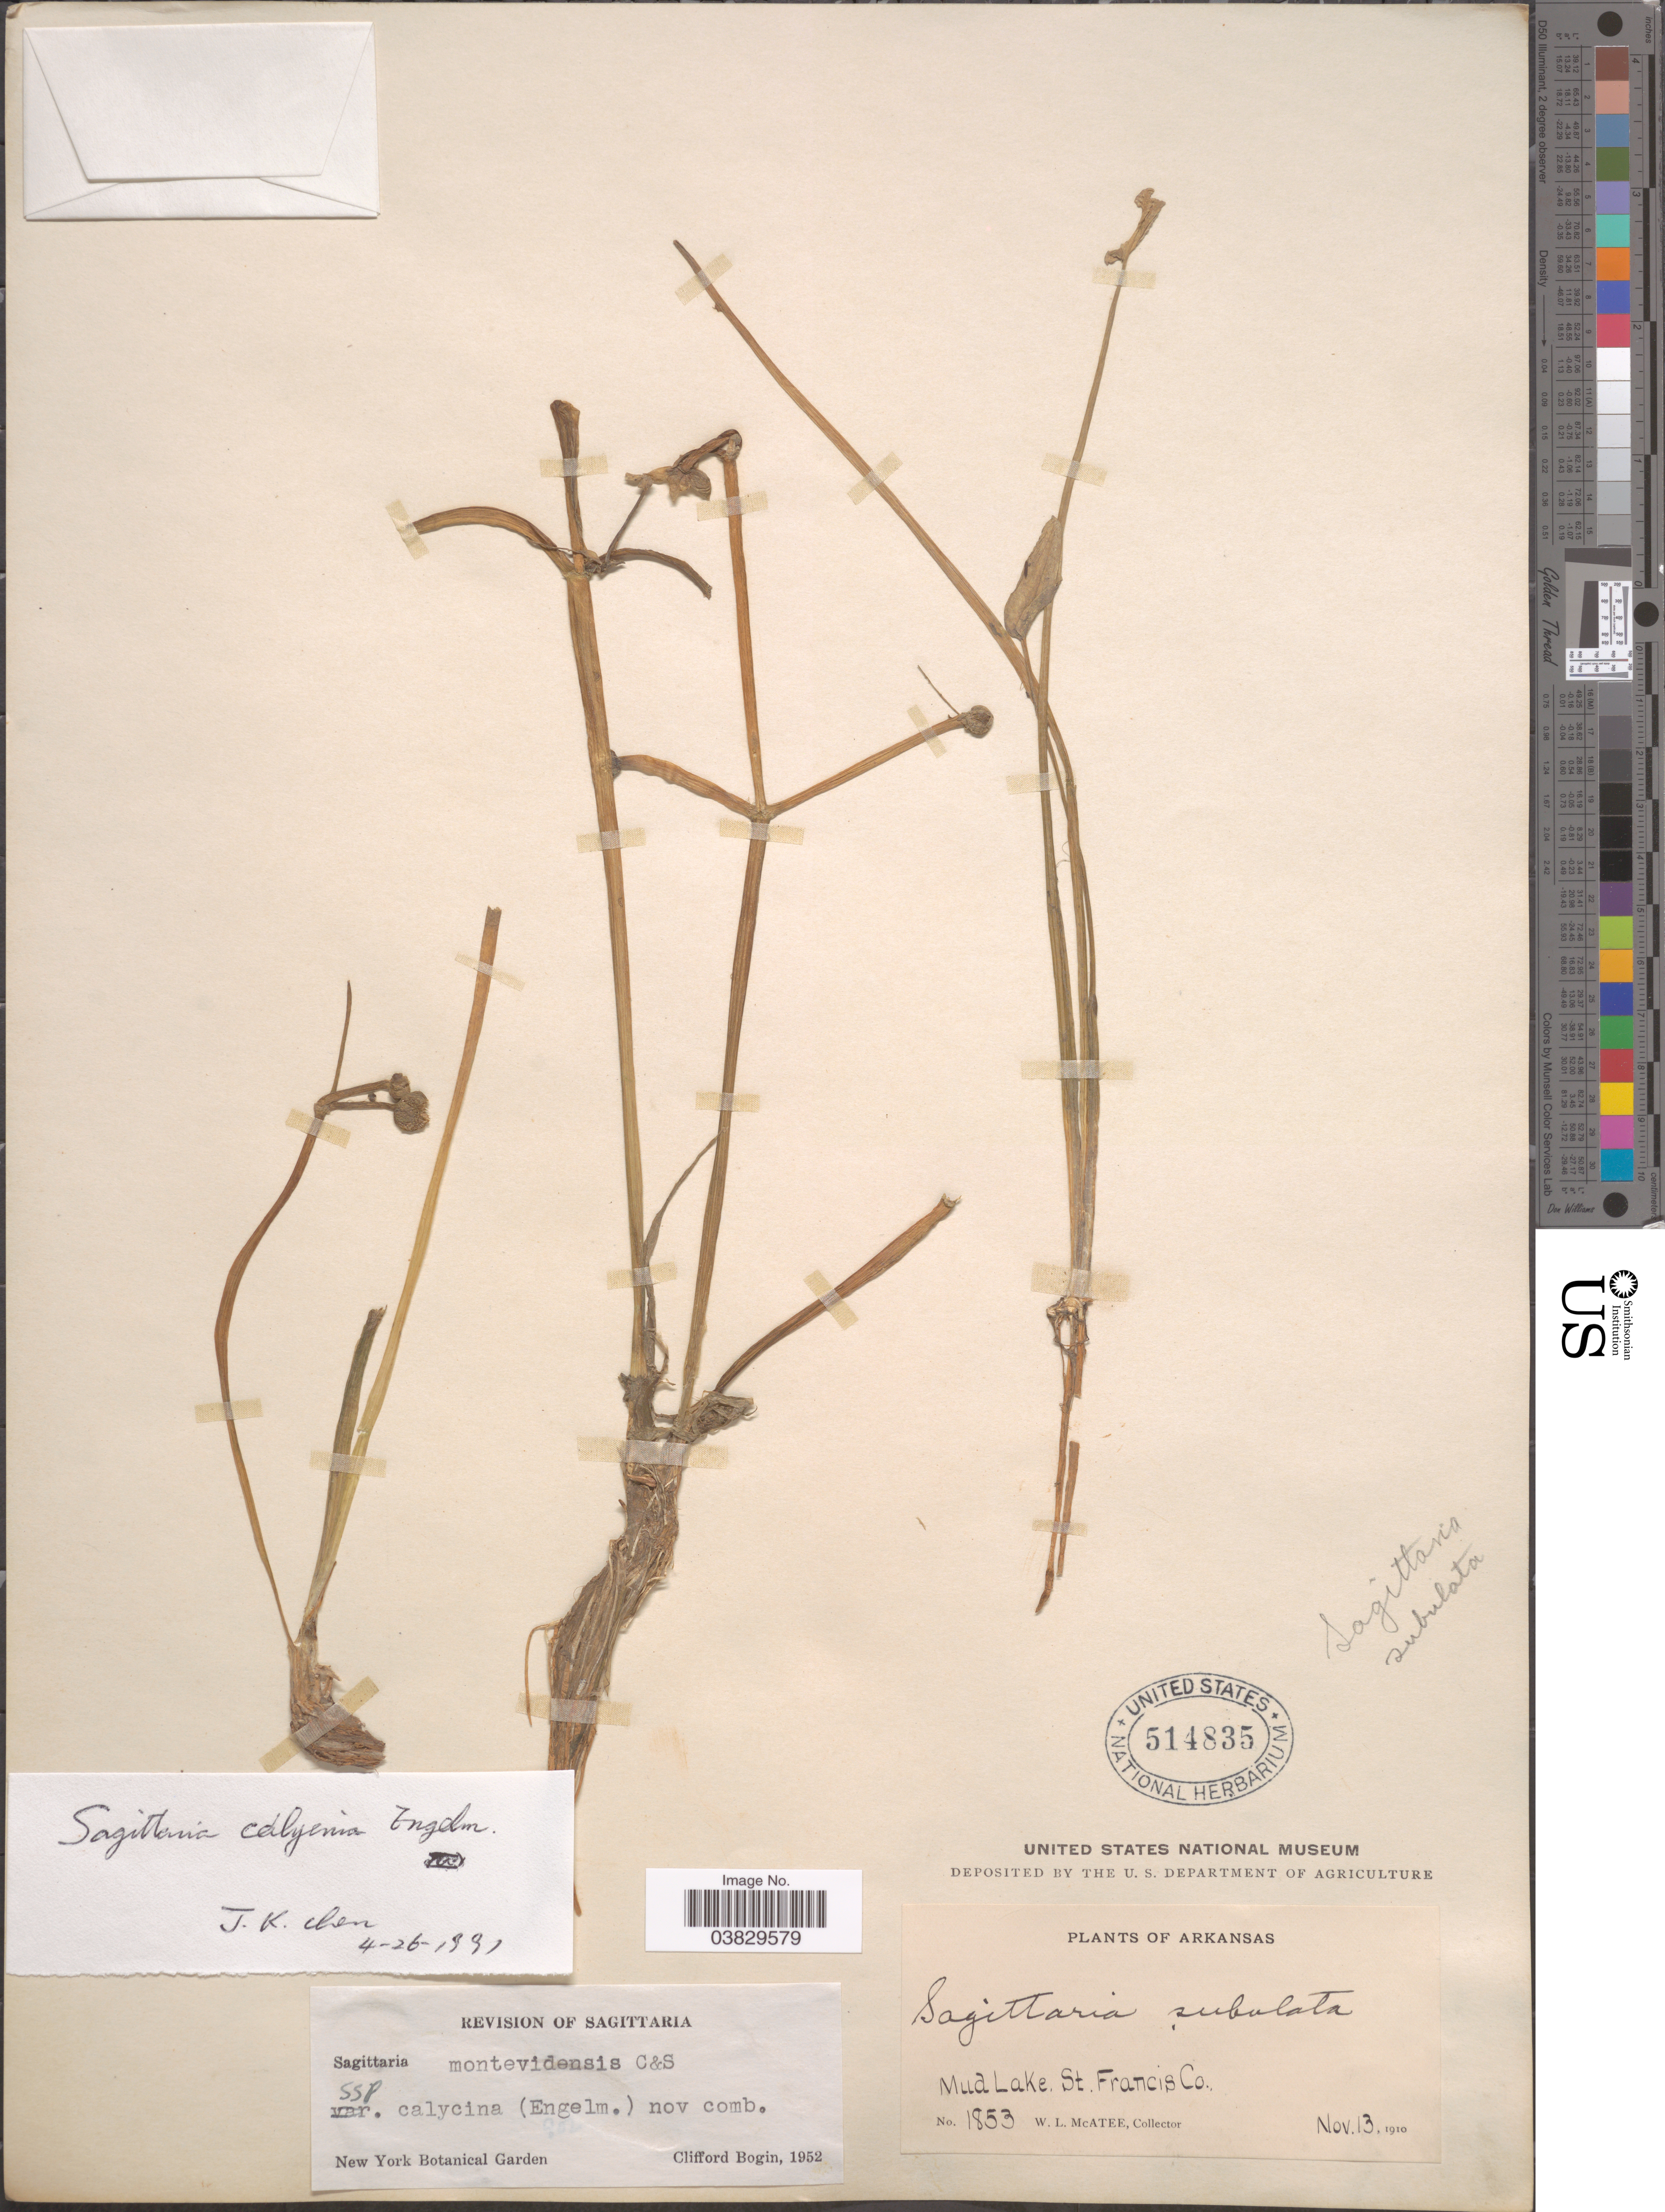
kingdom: Plantae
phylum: Tracheophyta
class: Liliopsida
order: Alismatales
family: Alismataceae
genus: Sagittaria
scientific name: Sagittaria calycina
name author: Engelm.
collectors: W. McAtee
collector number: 1853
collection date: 1910-11-13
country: United States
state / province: Arkansas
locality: Mud Lake, St. Francis Co.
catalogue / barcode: US 514835